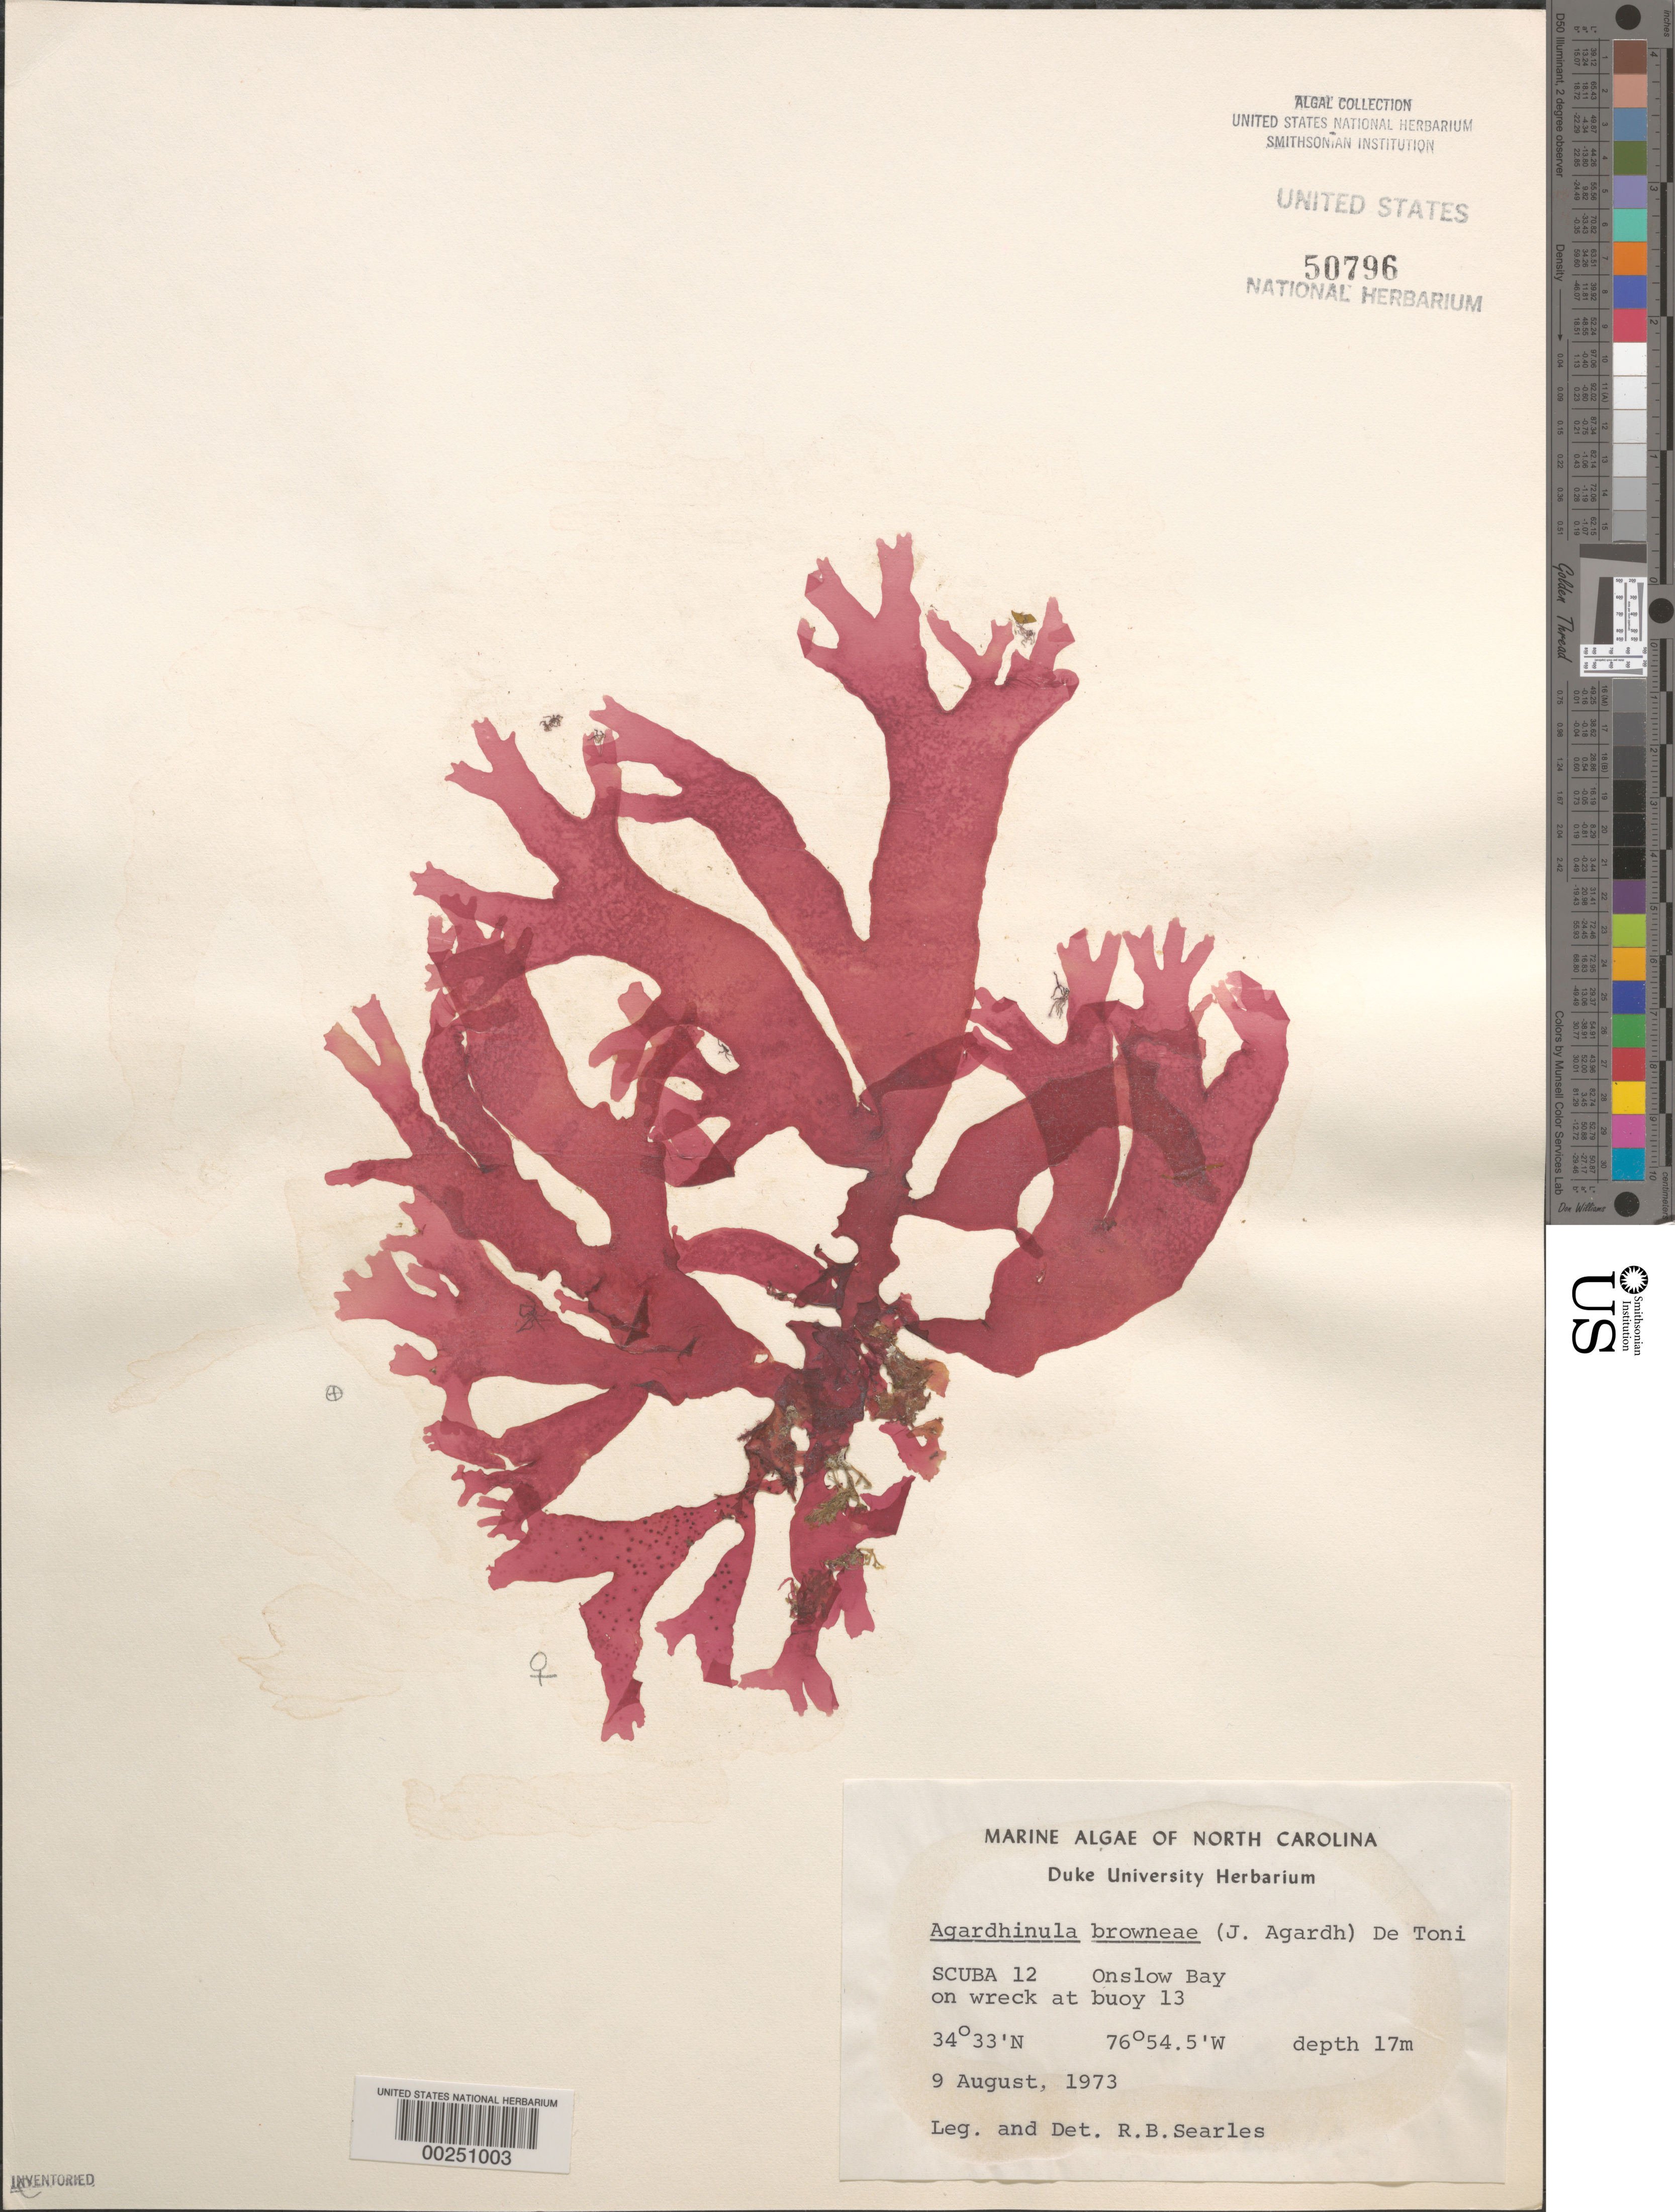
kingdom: Plantae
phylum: Rhodophyta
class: Florideophyceae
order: Rhodymeniales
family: Rhodymeniaceae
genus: Agardhinula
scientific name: Agardhinula browneae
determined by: Searles, R. B.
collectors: R. Searles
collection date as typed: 09 Aug 1973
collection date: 1973-08-09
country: United States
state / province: North Carolina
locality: Onslow Bay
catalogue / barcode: US 50796